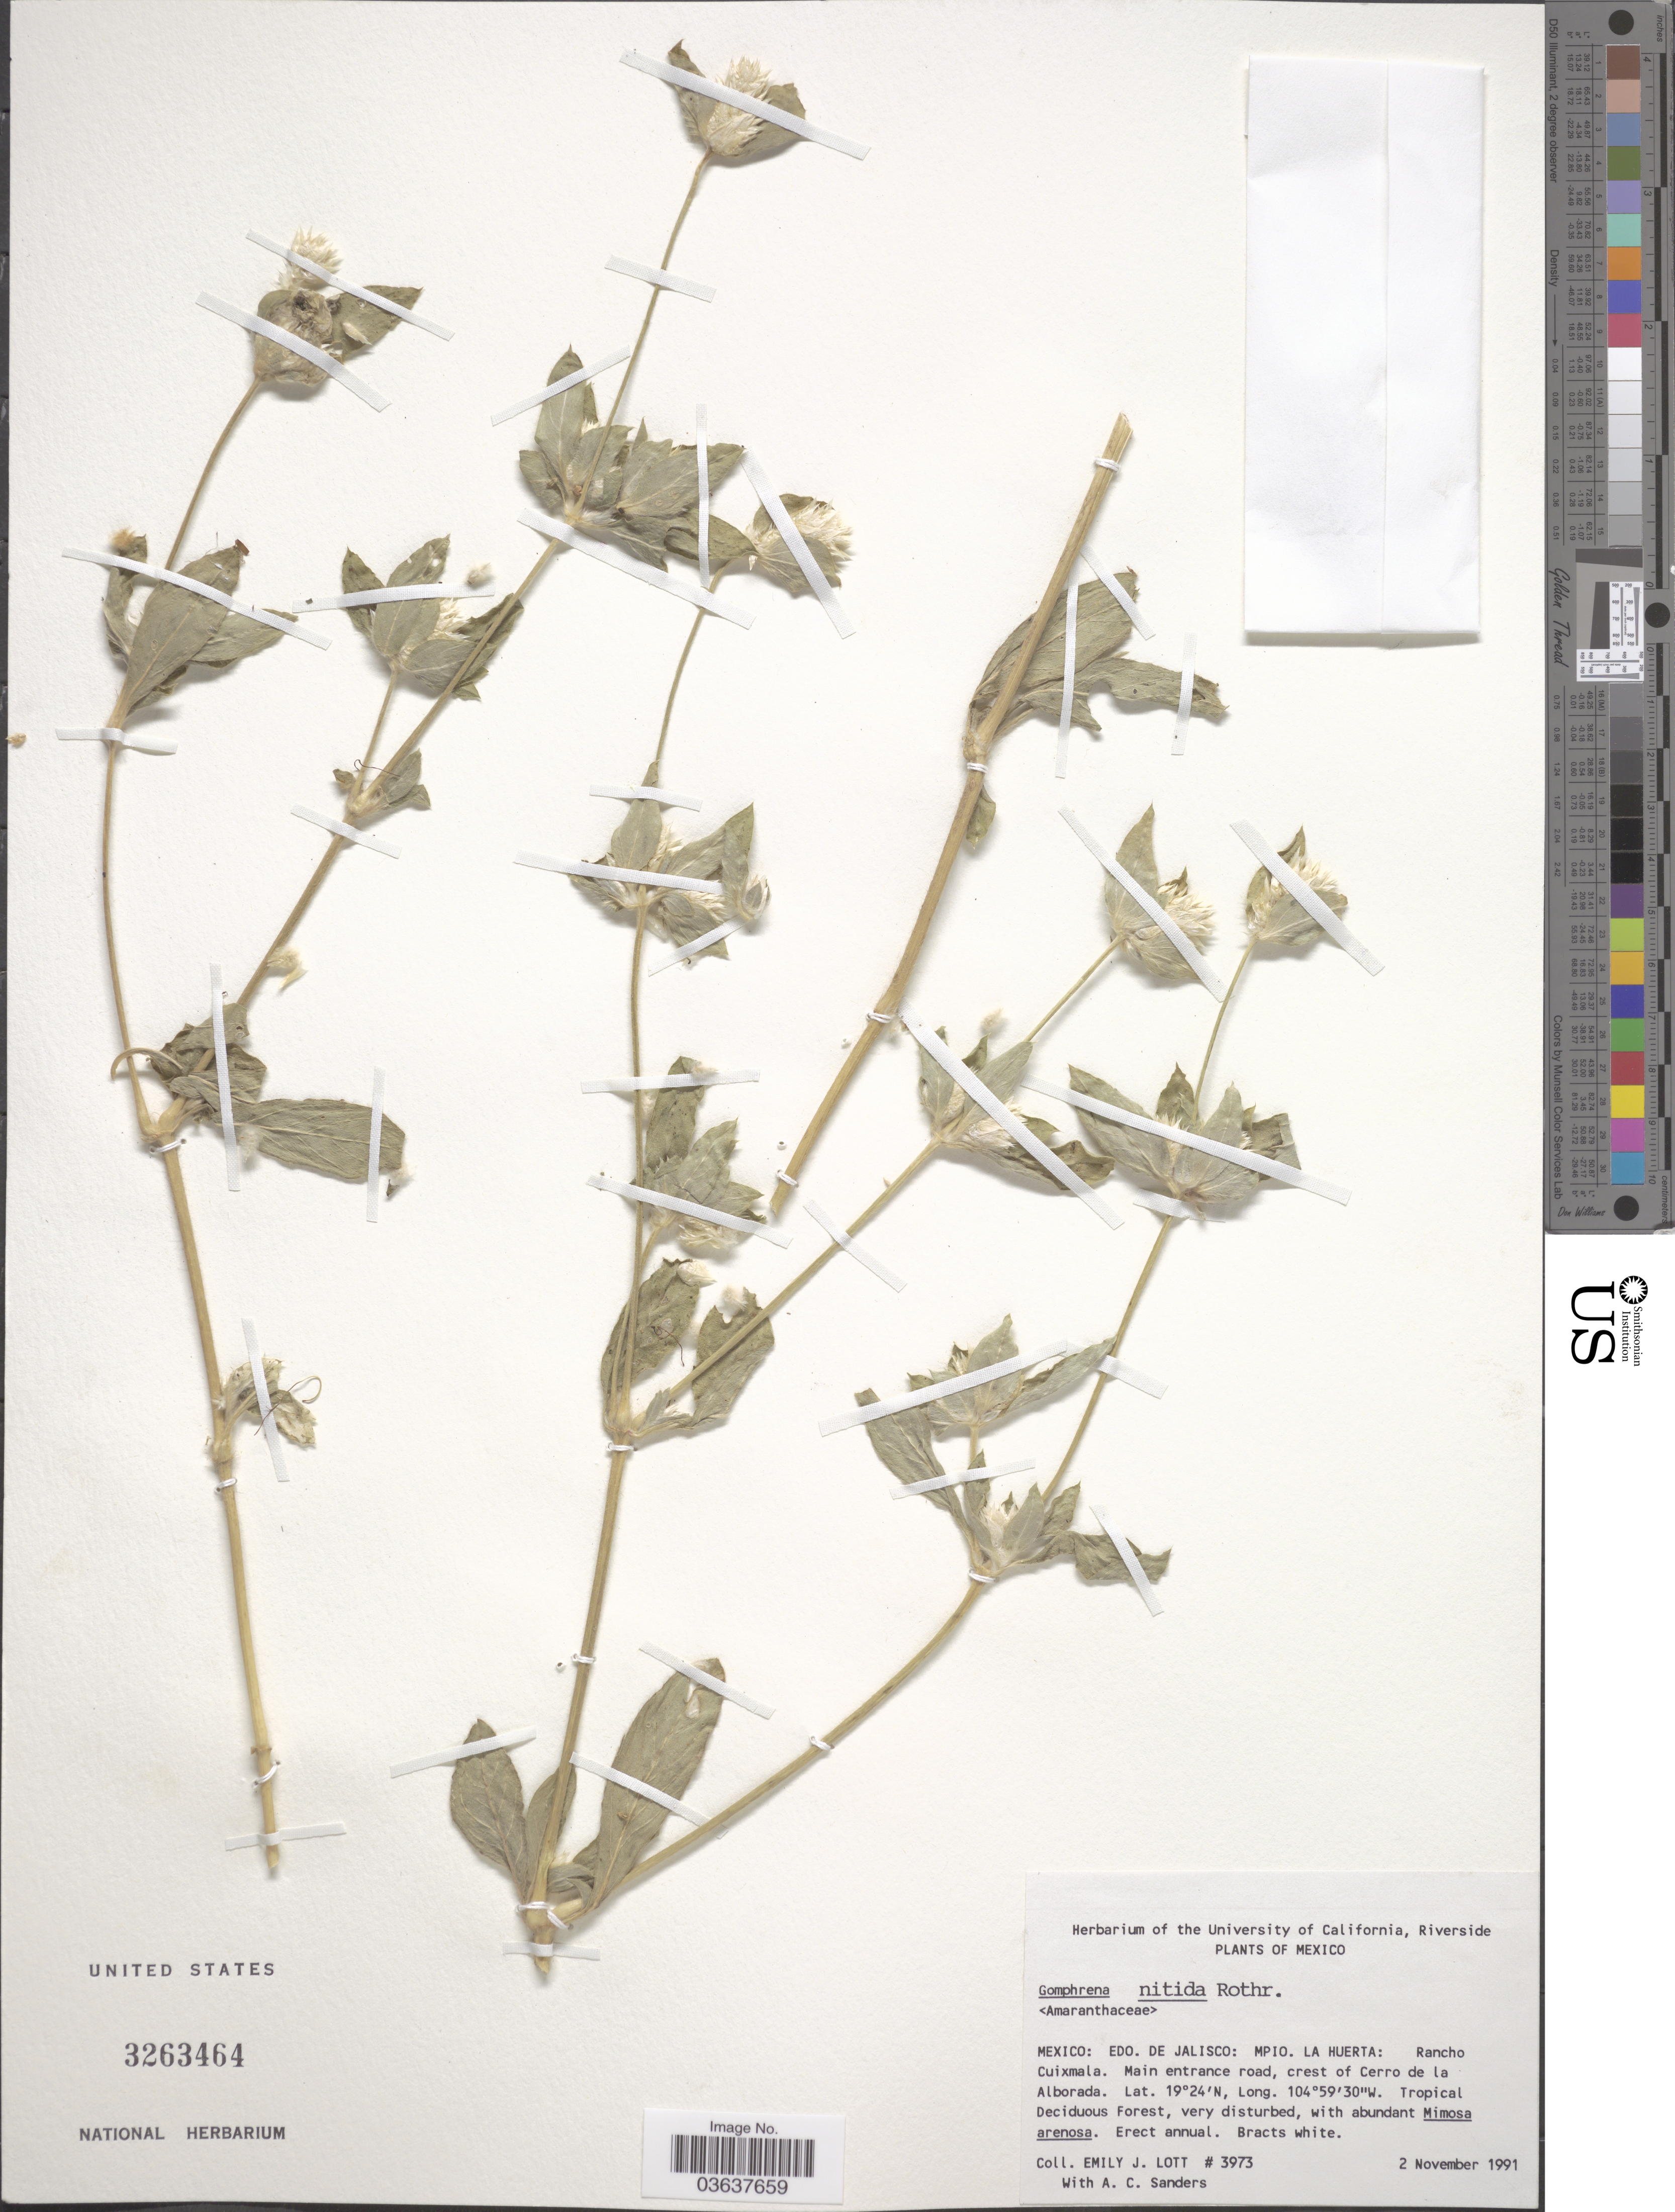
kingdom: Plantae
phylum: Tracheophyta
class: Magnoliopsida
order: Caryophyllales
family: Amaranthaceae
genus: Gomphrena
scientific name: Gomphrena nitida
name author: Rothr.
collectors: E. J. Lott & A. Sanders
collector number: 3973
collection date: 1991-11-02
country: Mexico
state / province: Jalisco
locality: Mpio. La Huerta: Rancho Cuixmala. Main entrance road, crest of Cerro de la Alborada.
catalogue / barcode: US 3263464